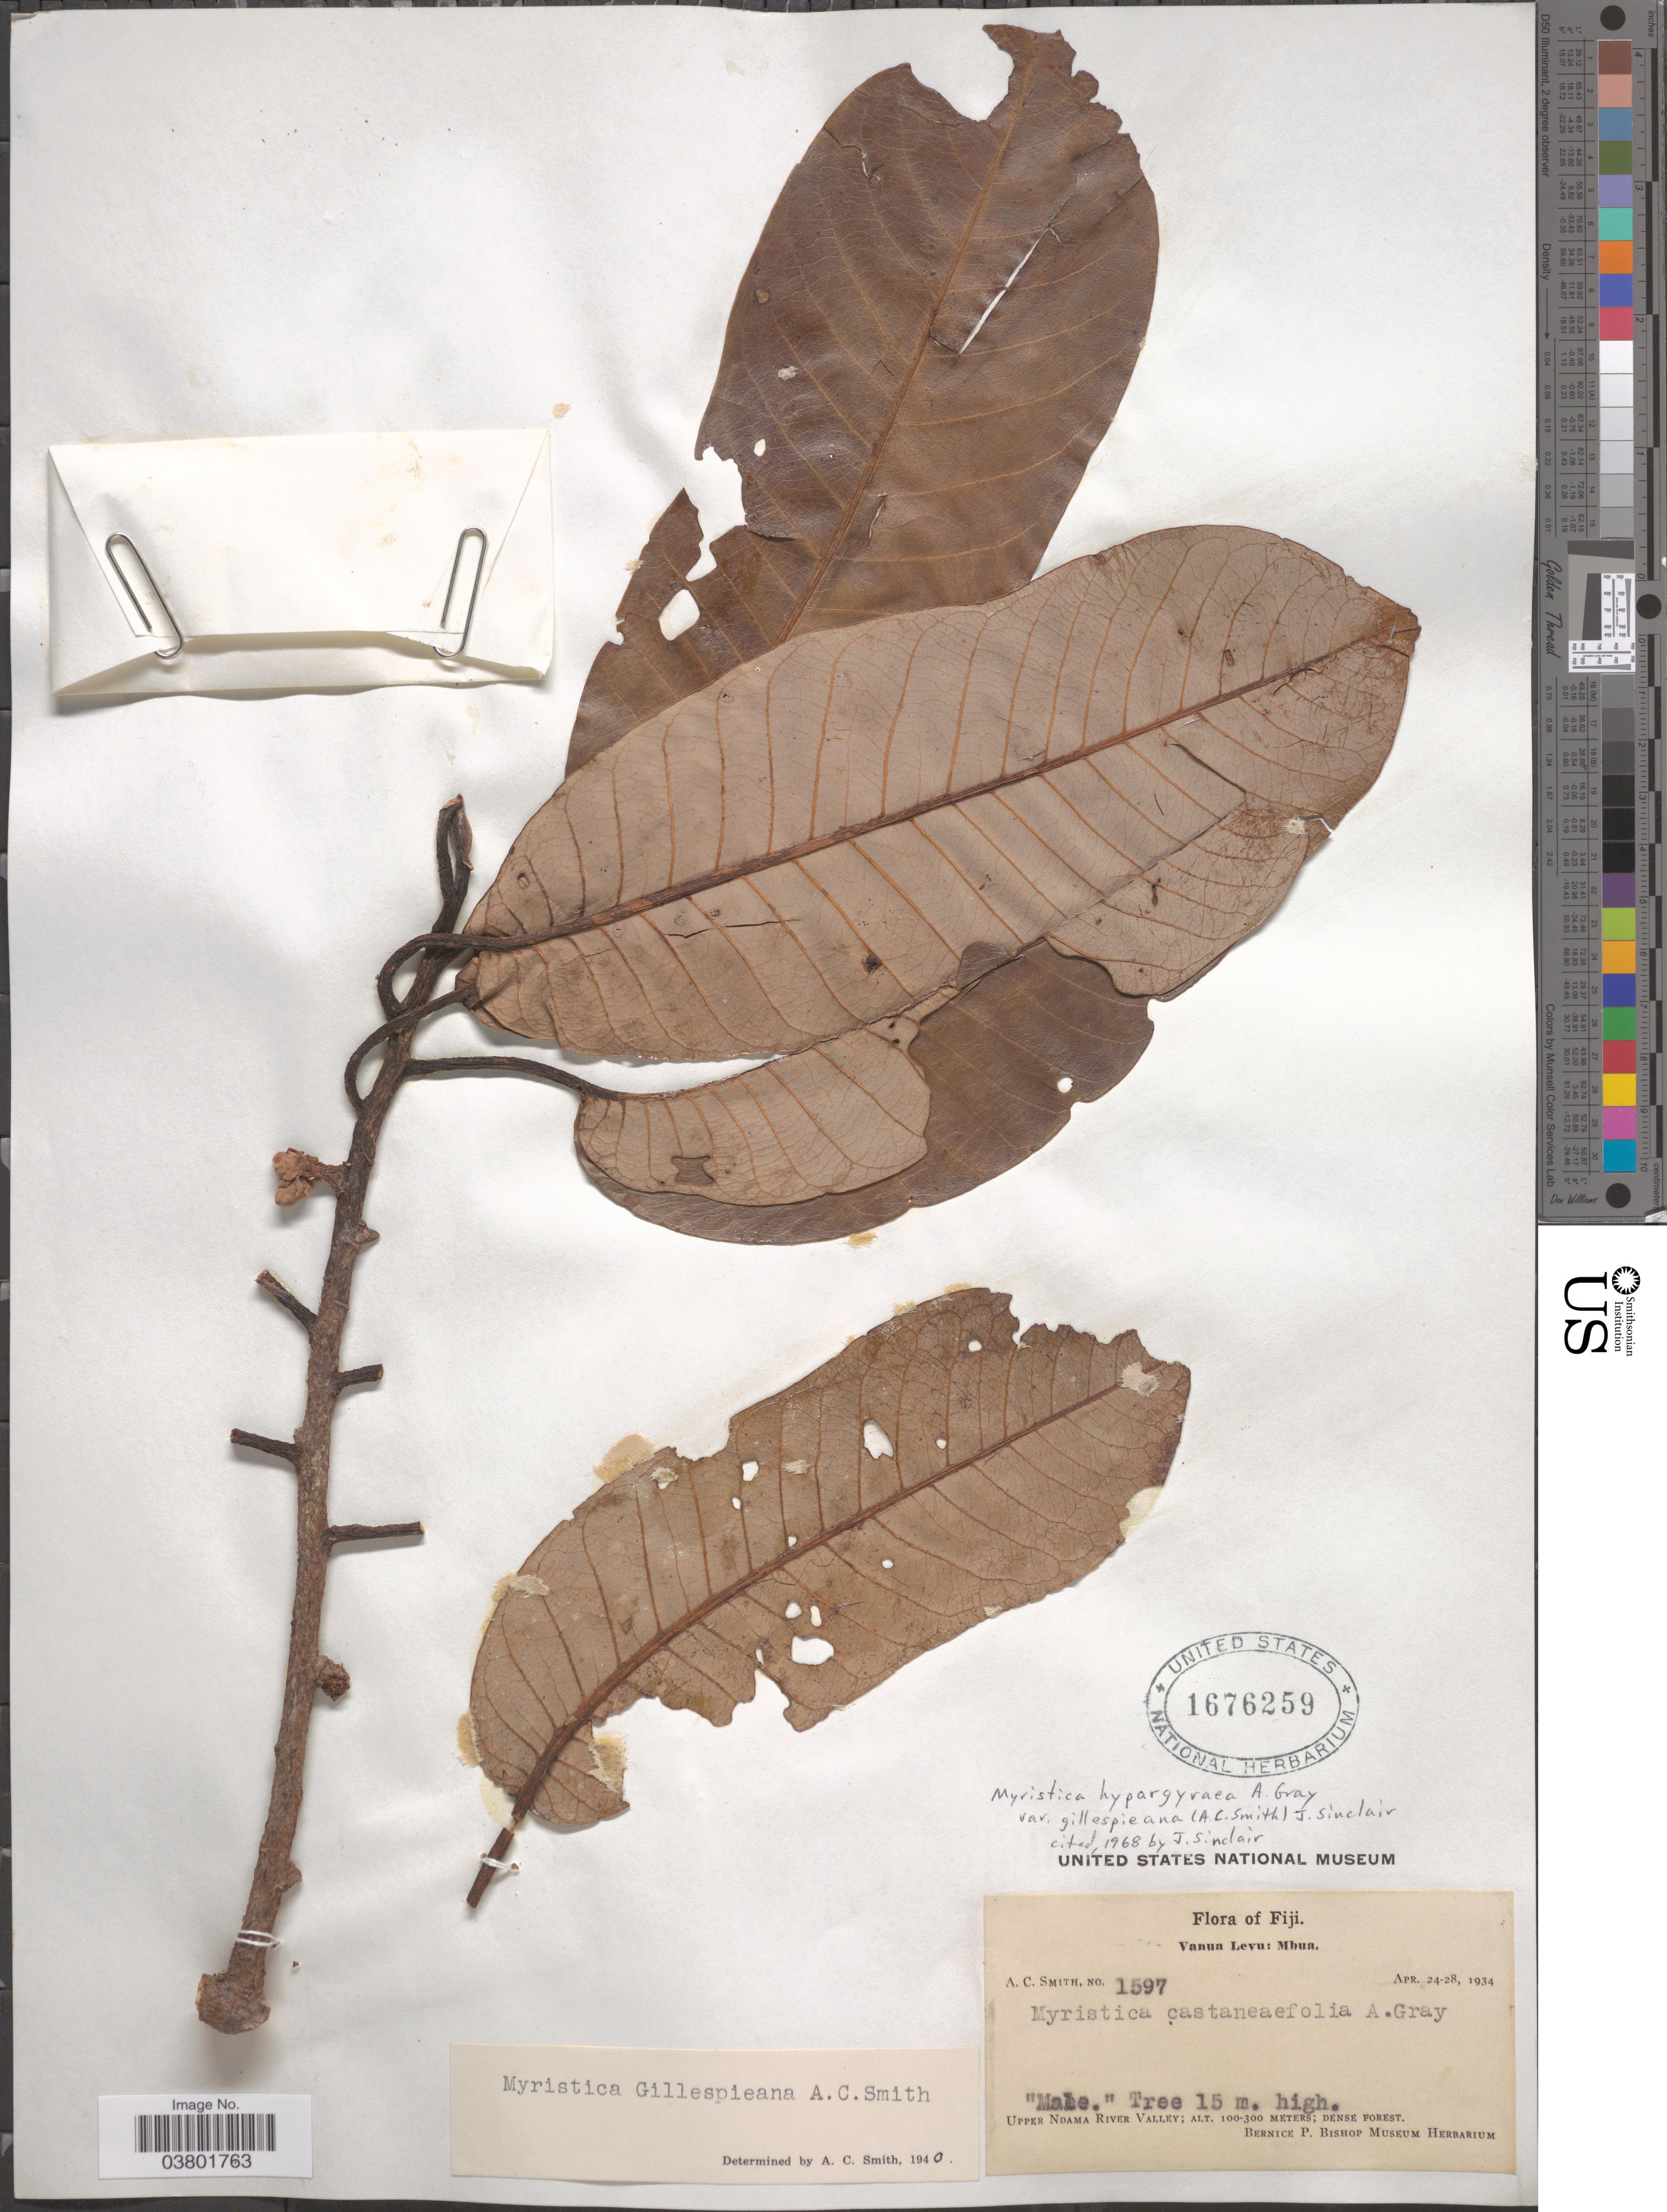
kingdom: Plantae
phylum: Tracheophyta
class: Magnoliopsida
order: Magnoliales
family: Myristicaceae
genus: Myristica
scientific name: Myristica gillespieana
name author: A.C. Sm.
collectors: A. C. Smith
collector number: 1597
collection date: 1934-04-24/1934-04-28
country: Fiji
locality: Vanua Levu: Mbua. Upper Ndama River Valley.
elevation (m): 100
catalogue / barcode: US 1676259